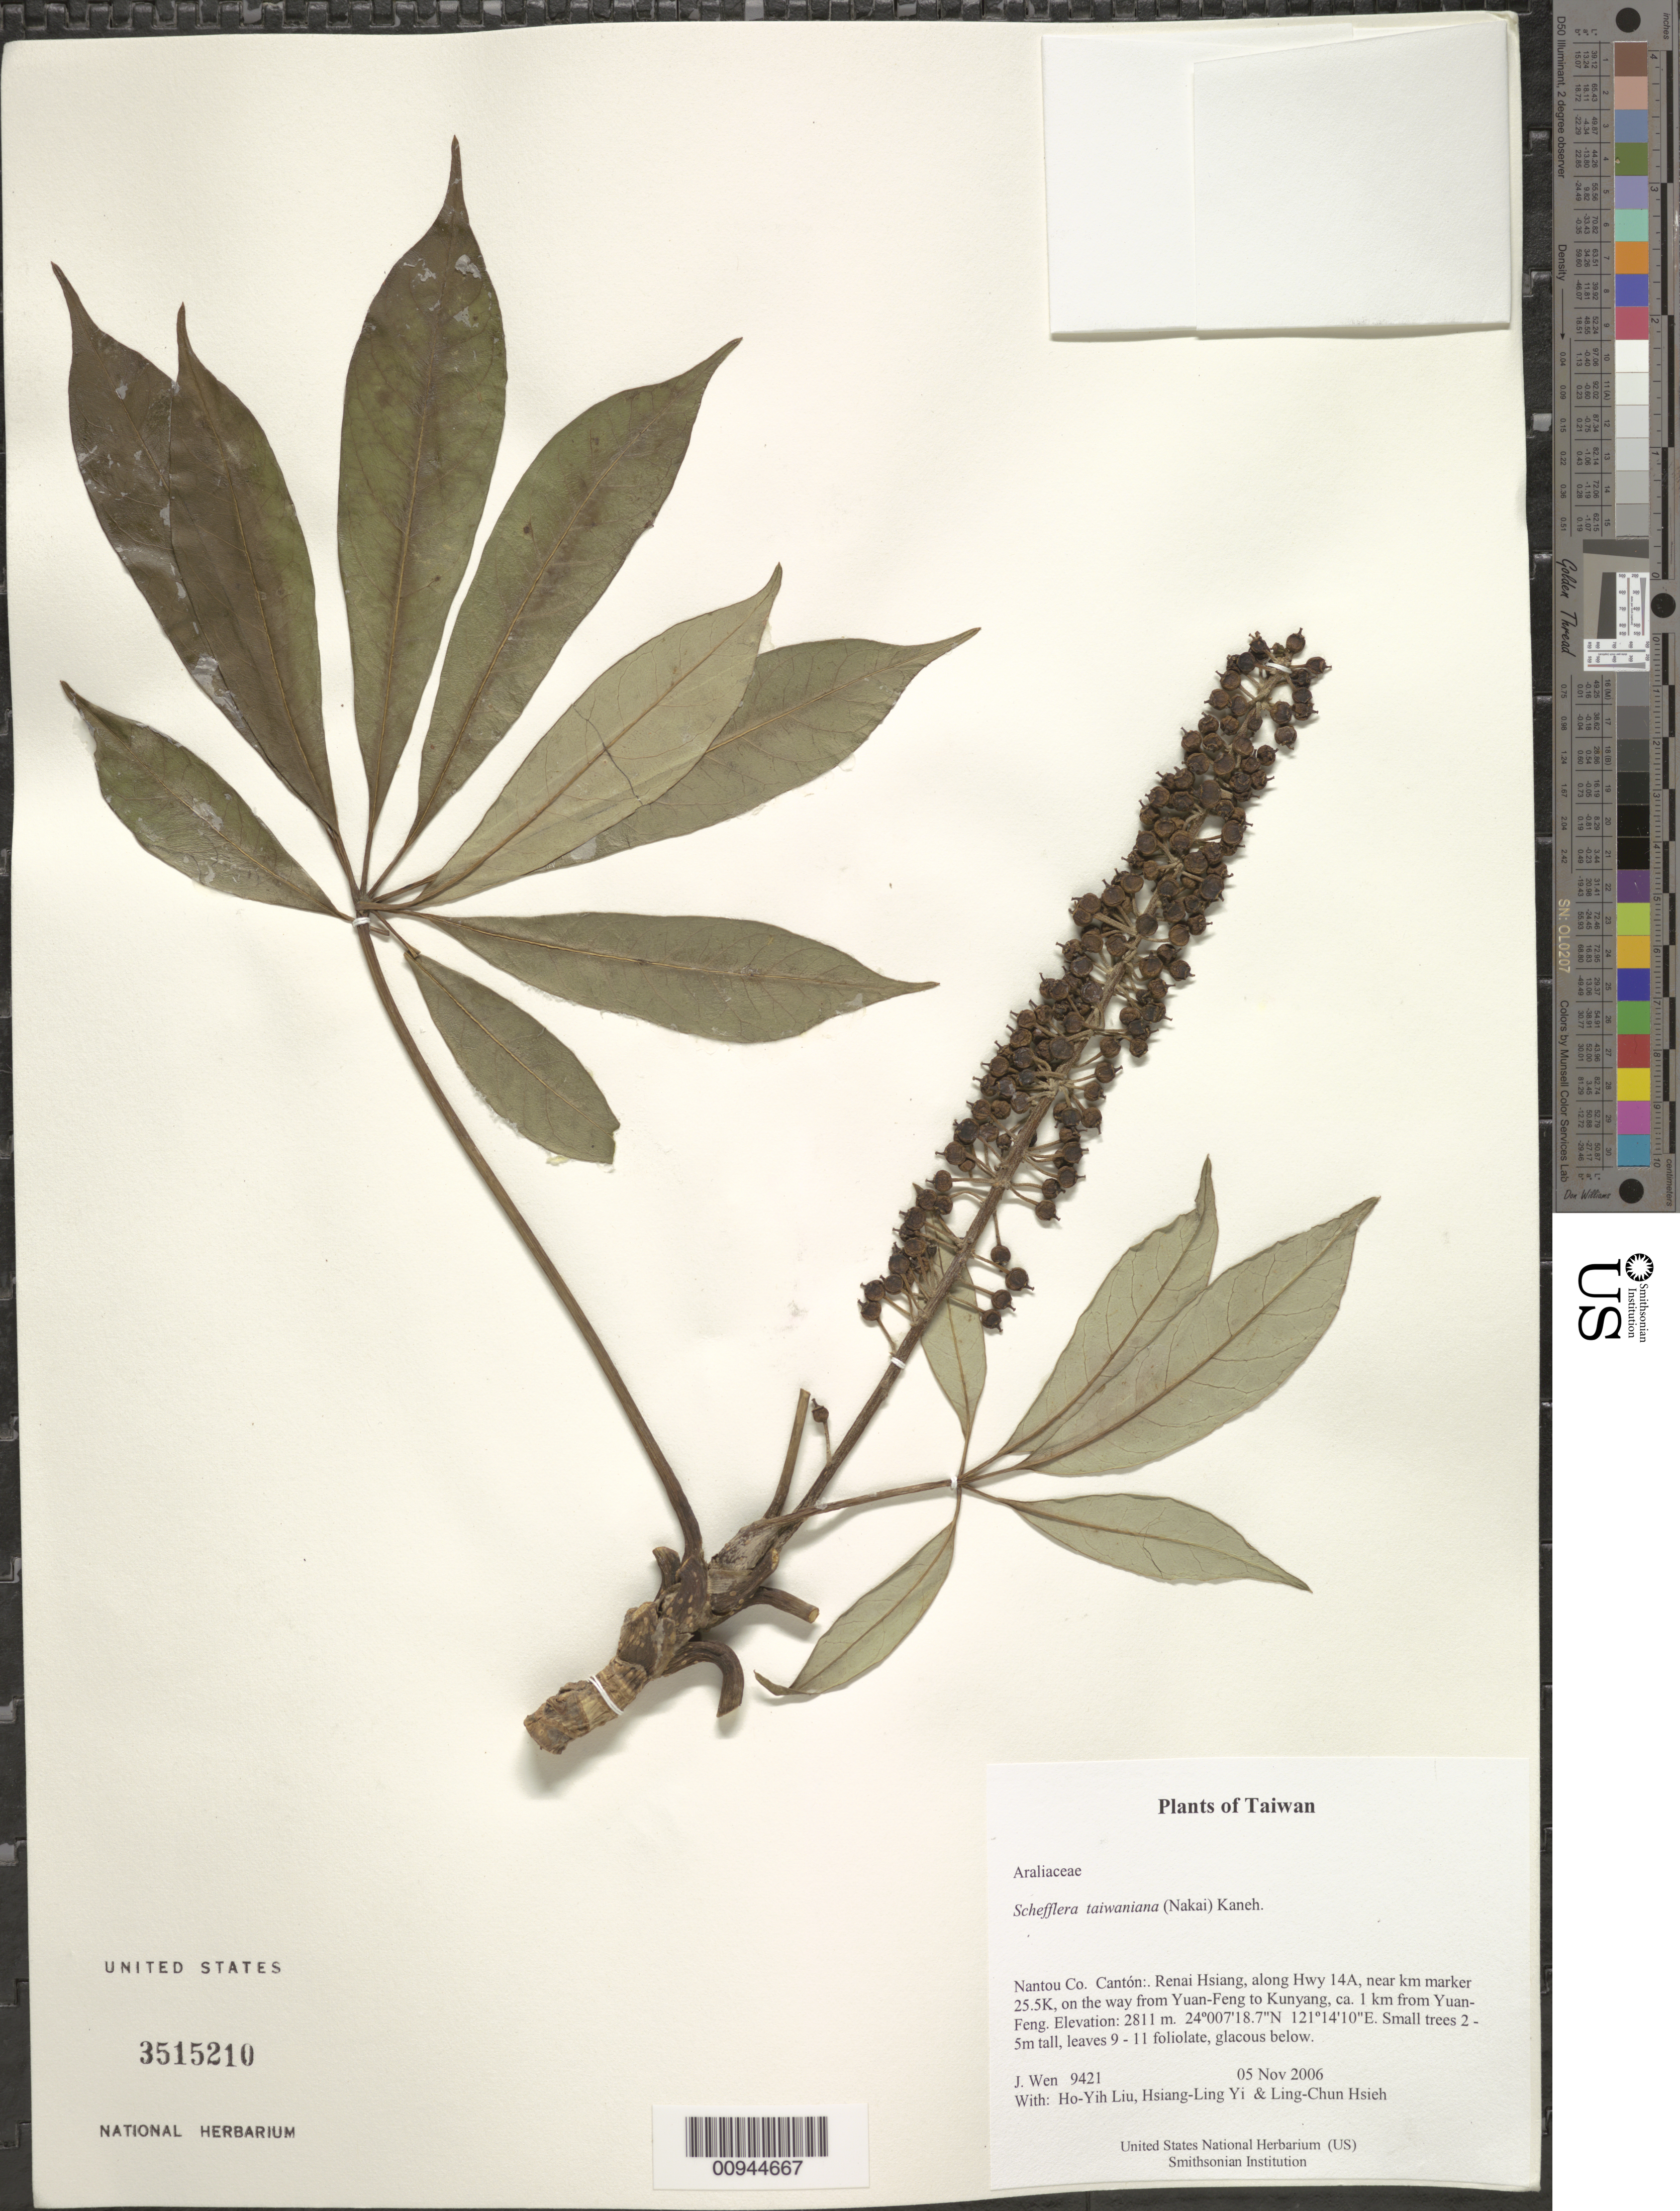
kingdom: Plantae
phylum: Tracheophyta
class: Magnoliopsida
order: Apiales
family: Araliaceae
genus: Schefflera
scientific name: Schefflera taiwaniana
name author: (Nakai) Kaneh.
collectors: J. Wen, H. Liu, H. l. Yi & L. Hsieh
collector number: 9421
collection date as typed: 05 Nov 2006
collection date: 2006-11-05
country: Taiwan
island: Taiwan [Formosa]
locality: Renai Hsiang, along Hwy. 14a, near km marker 25.5K. On the way from Yuan-Feng to Kunyang ca. 1km from Yuan-Feng.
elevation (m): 2811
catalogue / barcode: US 3515210